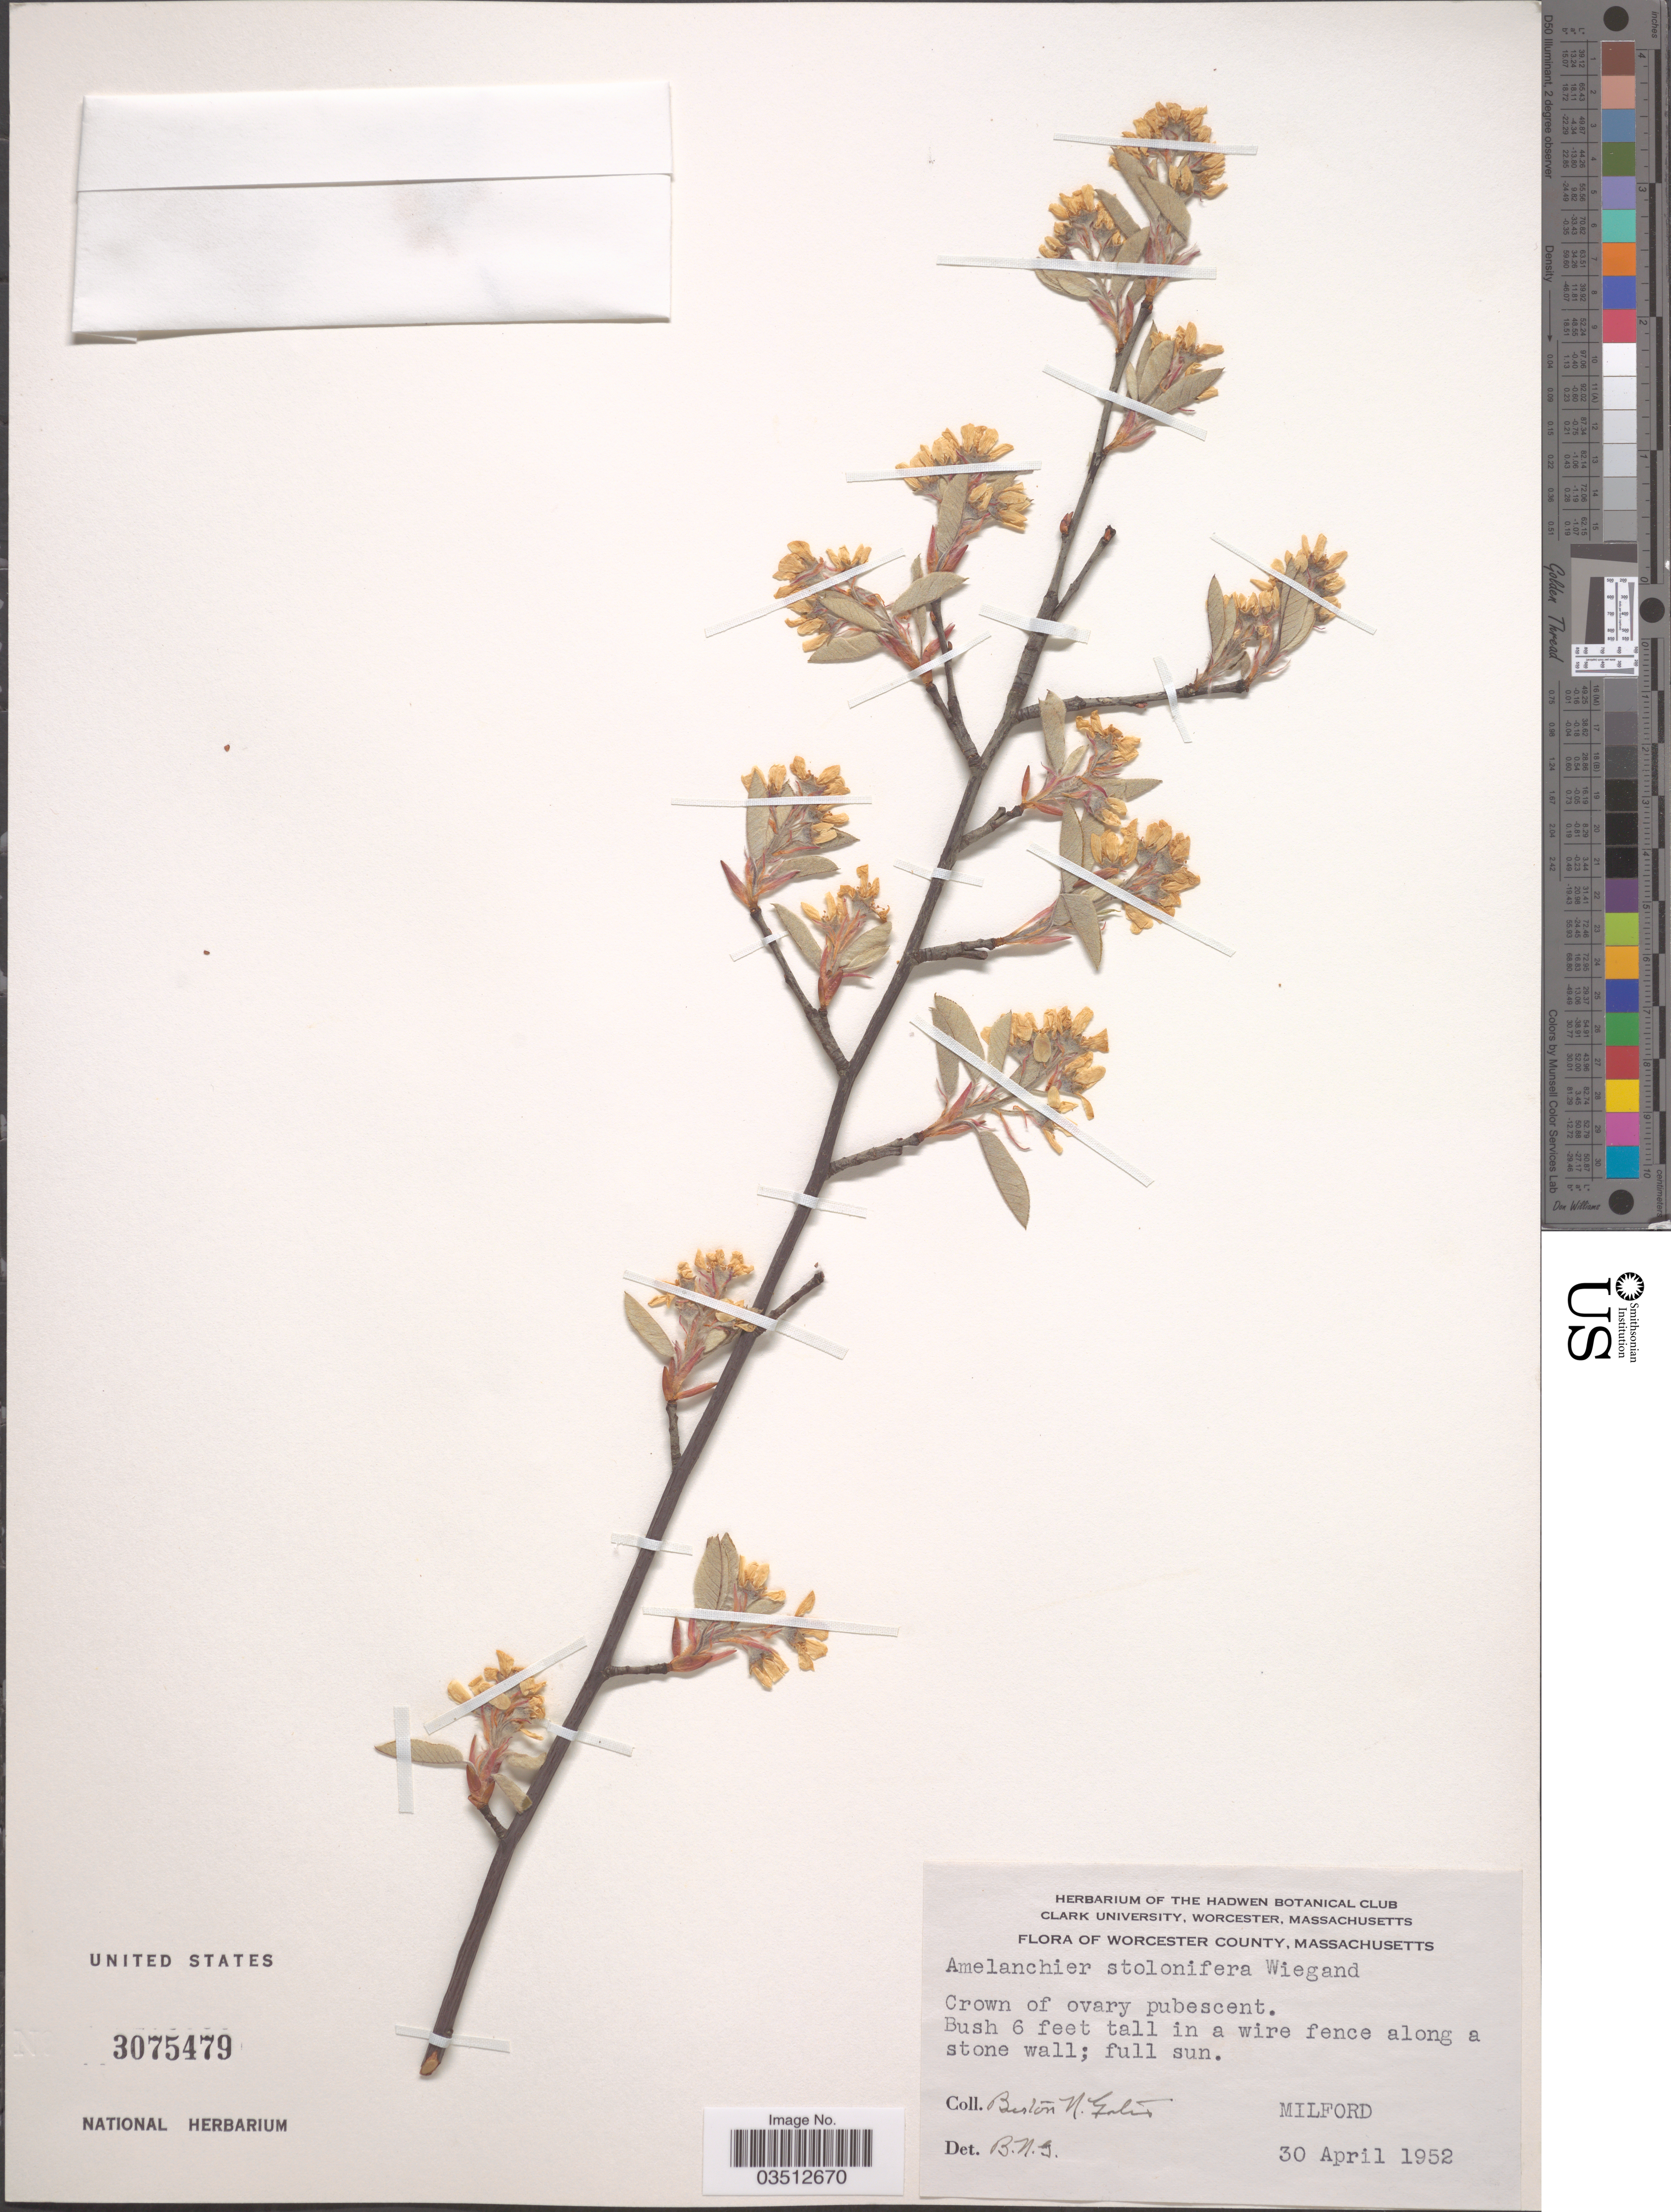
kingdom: Plantae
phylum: Tracheophyta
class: Magnoliopsida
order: Rosales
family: Rosaceae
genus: Amelanchier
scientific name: Amelanchier stolonifera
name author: Wiegand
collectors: B. N. Gates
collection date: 1952-04-30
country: United States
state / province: Massachusetts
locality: Worcester County. Milford.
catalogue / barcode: US 3075479